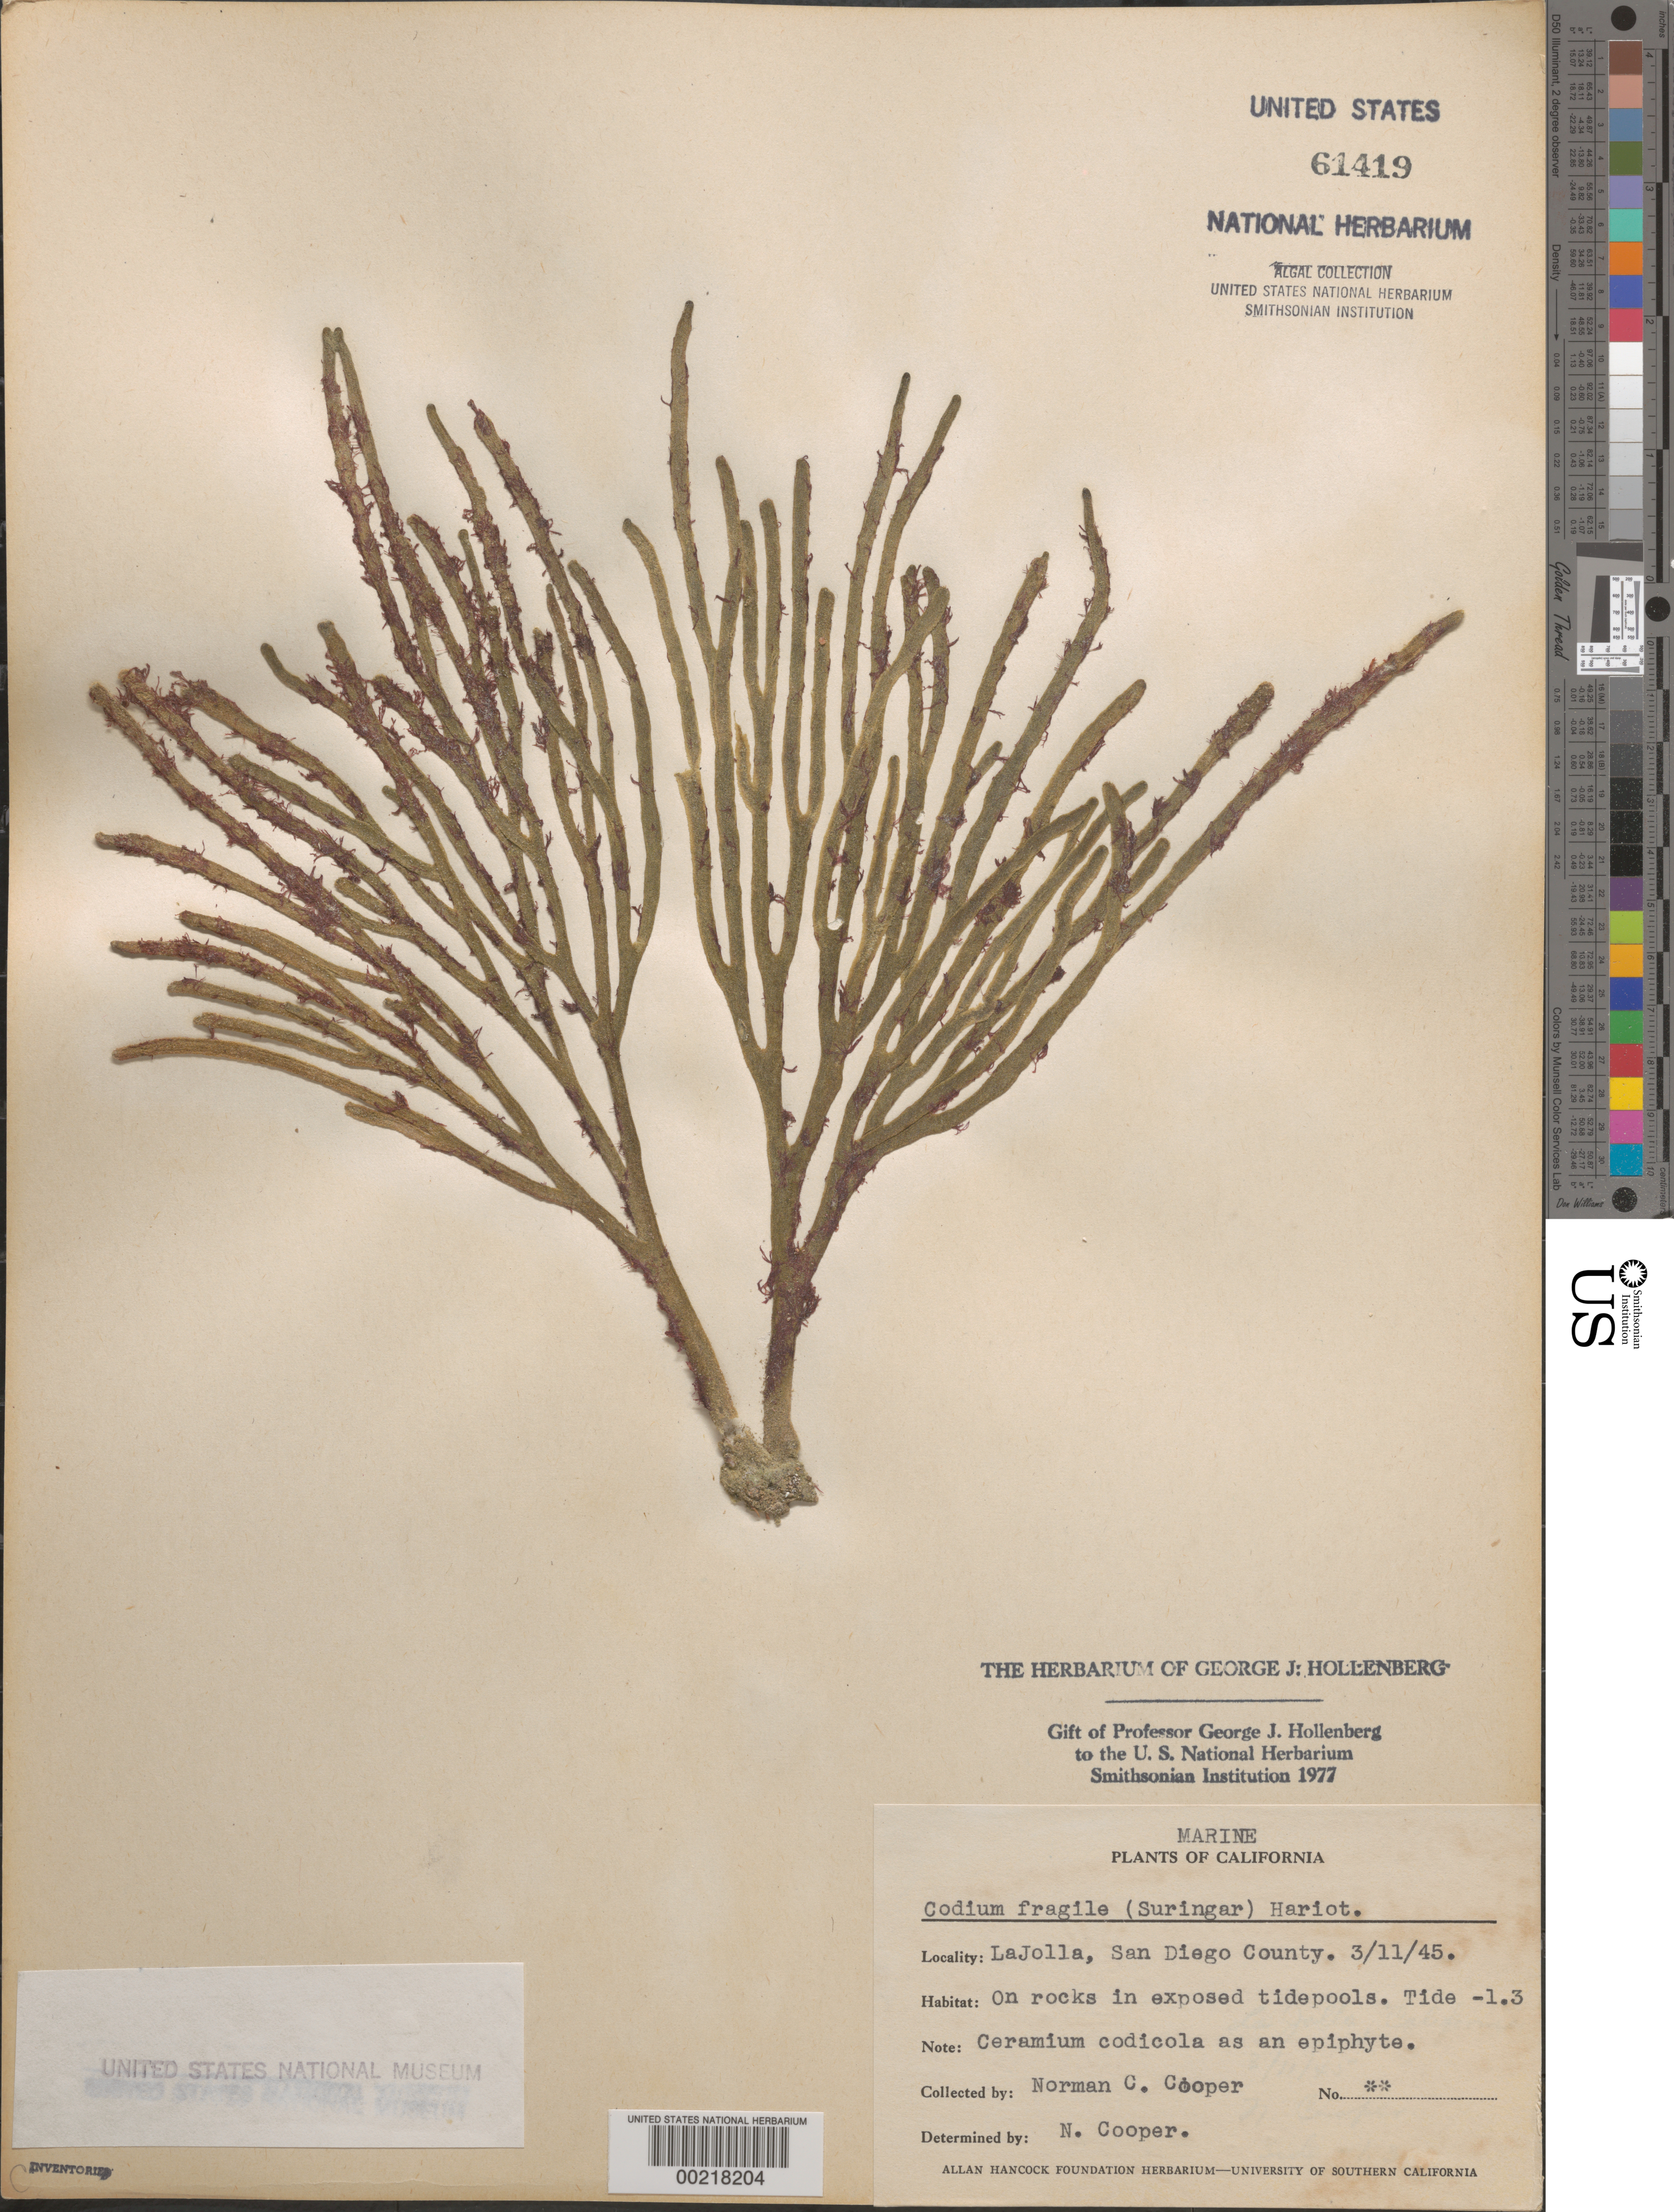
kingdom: Plantae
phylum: Chlorophyta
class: Ulvophyceae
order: Bryopsidales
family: Codiaceae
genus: Codium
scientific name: Codium fragile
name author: (Suringar) P. Hariot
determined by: Cooper, N. C.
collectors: N. Cooper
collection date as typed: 11 Mar 1945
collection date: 1945-03-11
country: United States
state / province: California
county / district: San Diego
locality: La Jolla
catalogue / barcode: US 61419